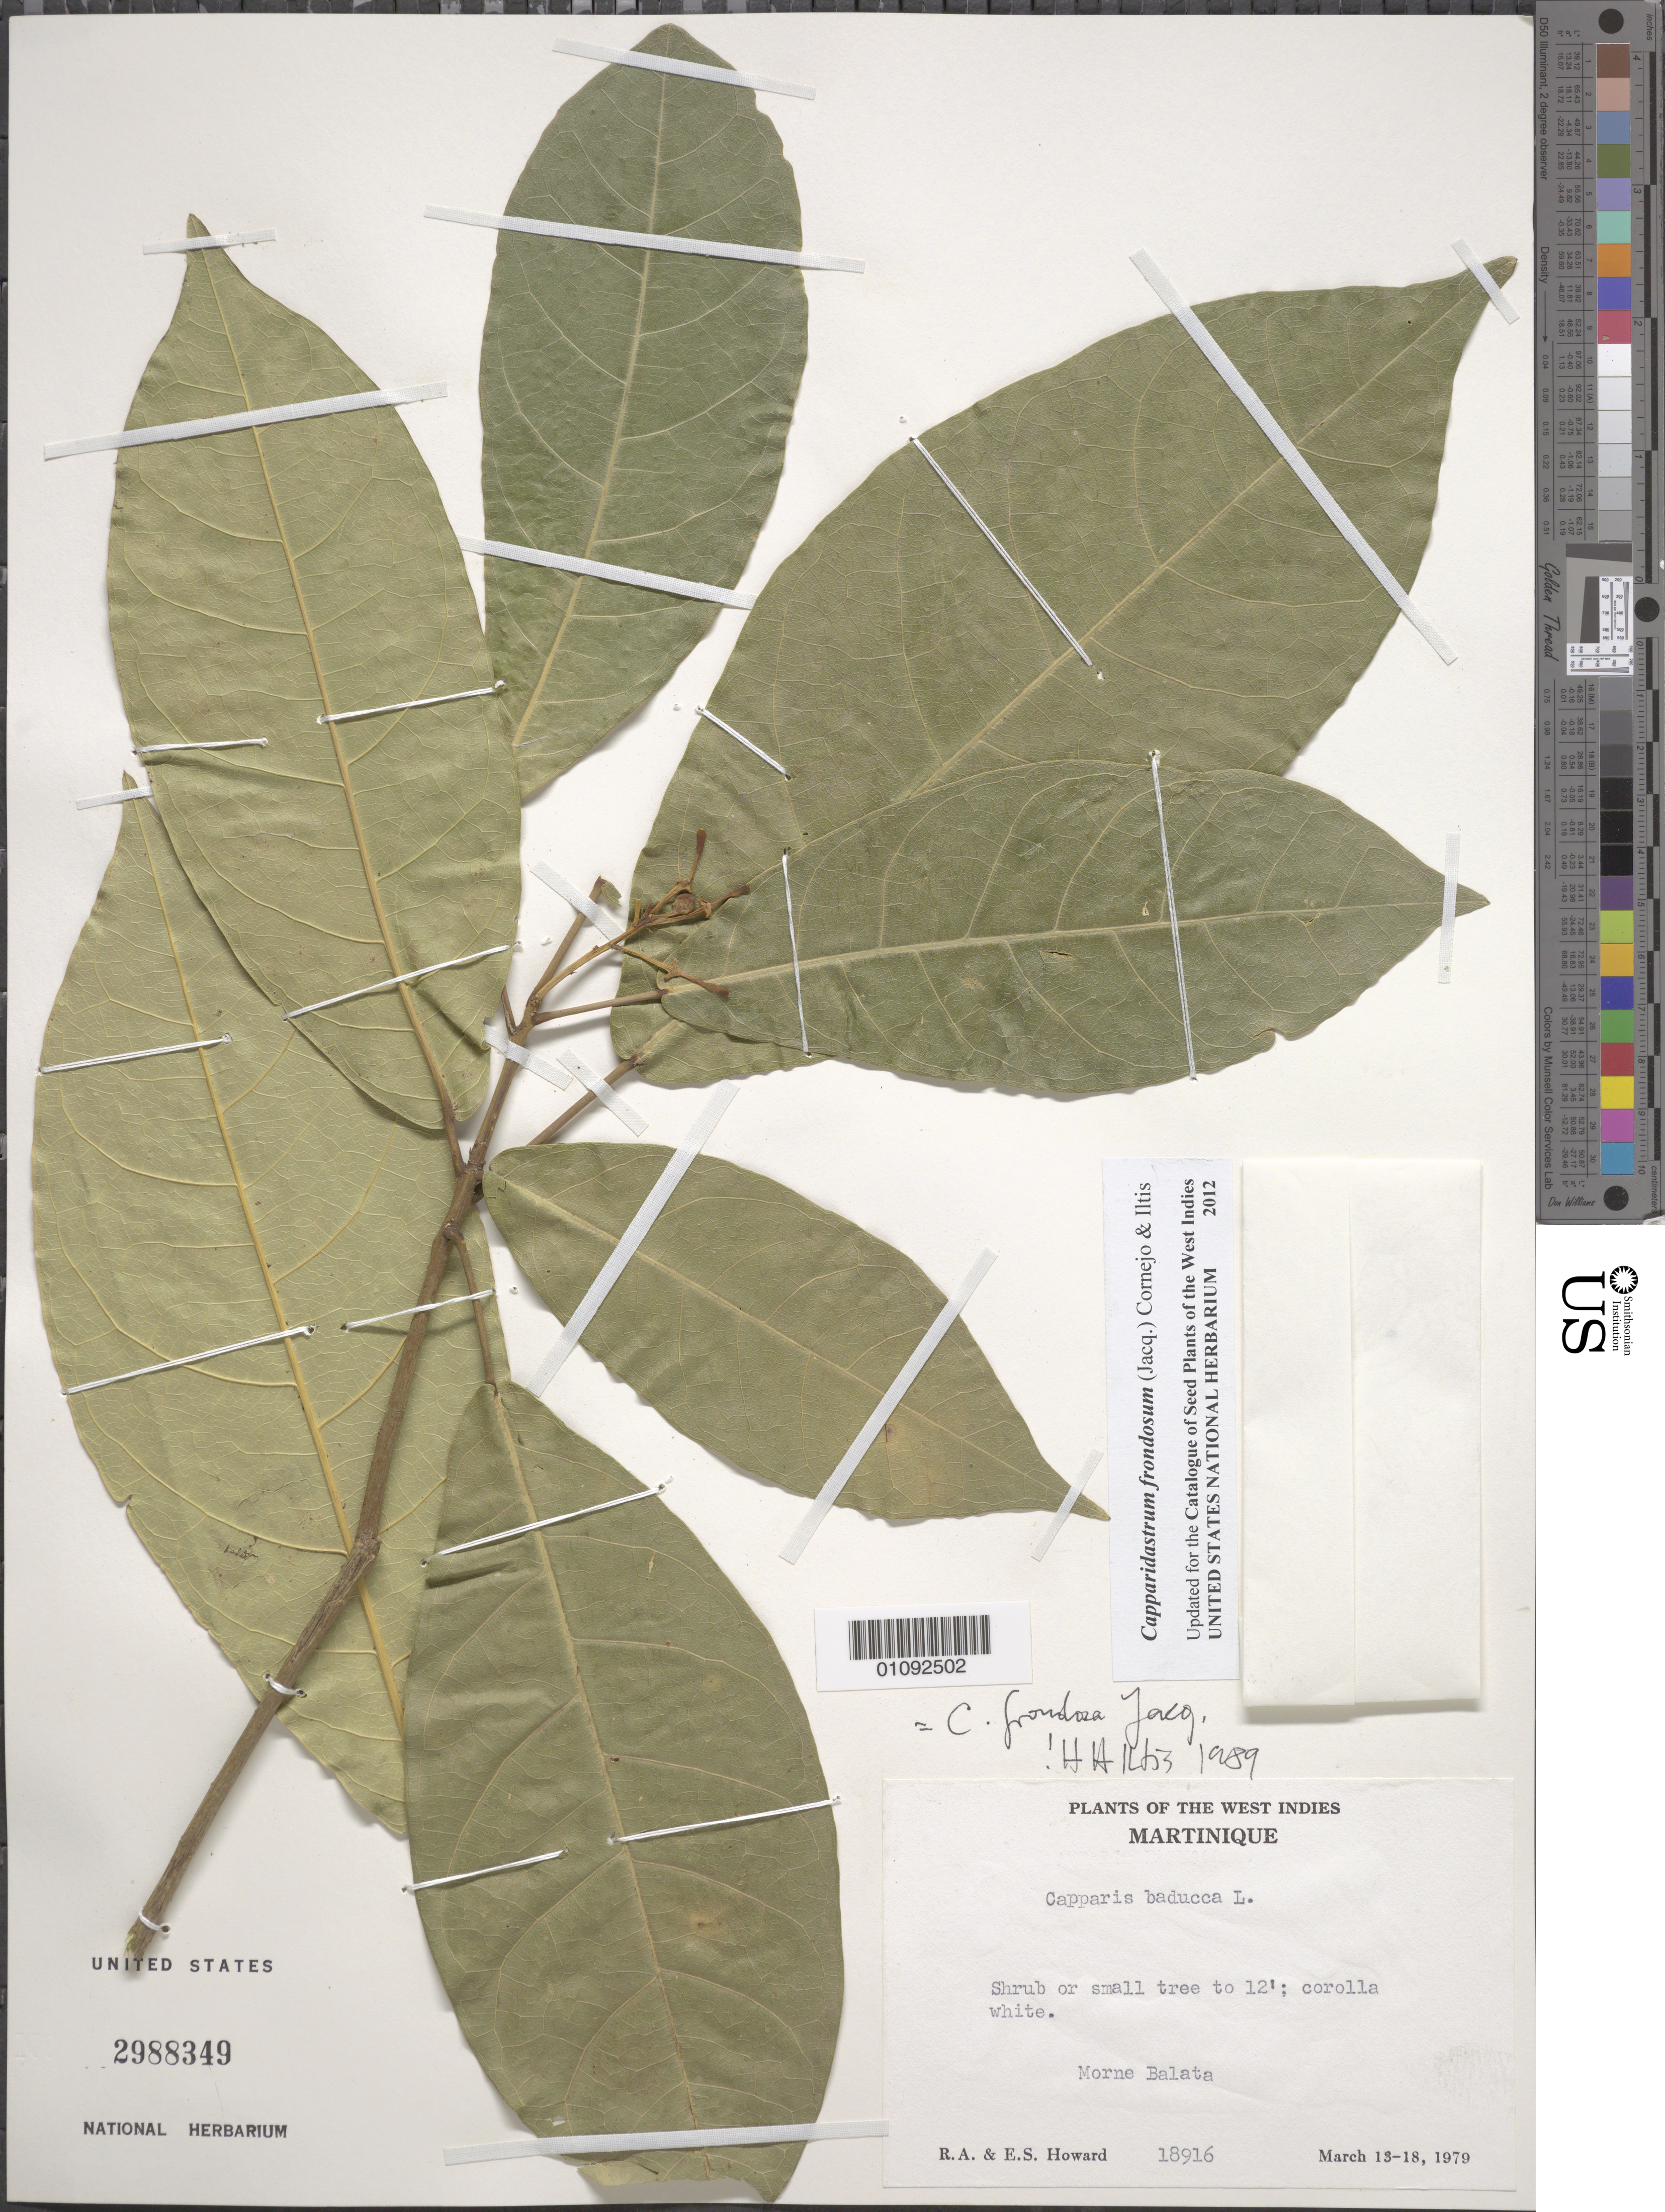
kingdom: Plantae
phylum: Tracheophyta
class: Magnoliopsida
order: Brassicales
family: Capparaceae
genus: Capparidastrum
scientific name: Capparidastrum frondosum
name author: (Jacq.) Cornejo & Iltis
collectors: R. A. Howard & E. S. Howard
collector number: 18916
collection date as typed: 13 Mar 1979 to 18 Mar 1979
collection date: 1979-03-13/1979-03-18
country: Martinique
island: Martinique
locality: Morne Balata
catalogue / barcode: US 2988349